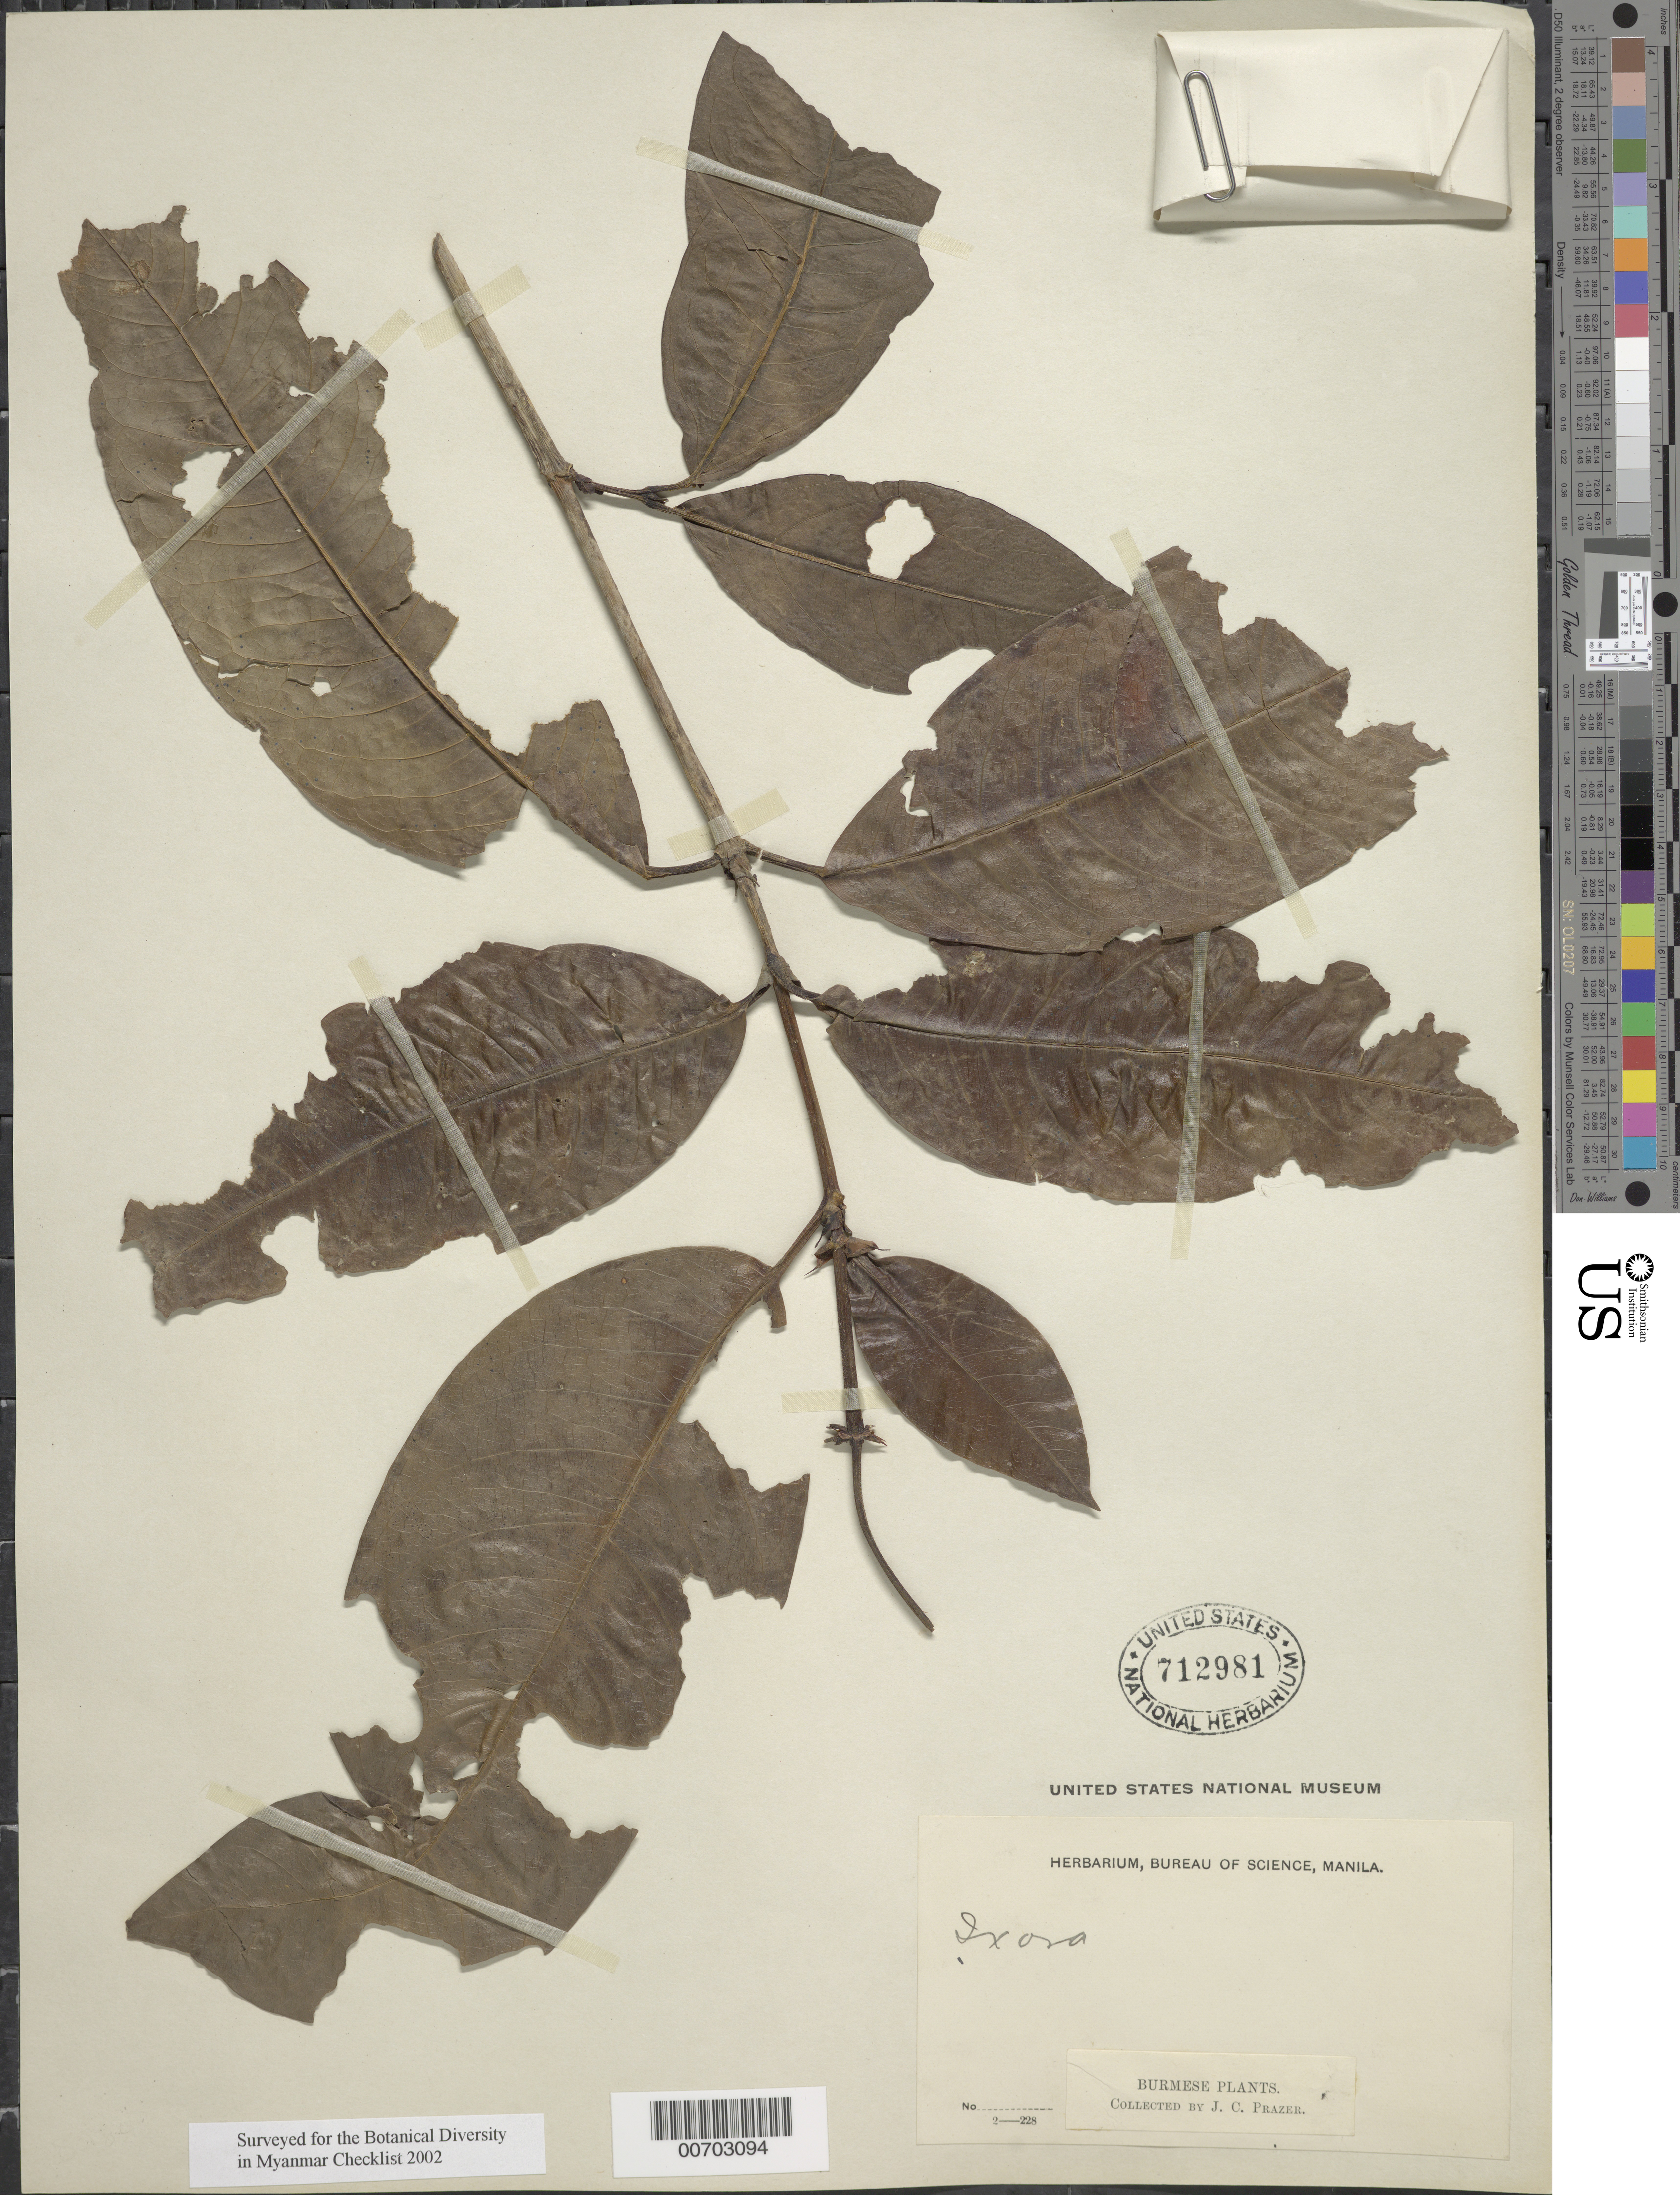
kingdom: Plantae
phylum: Tracheophyta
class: Magnoliopsida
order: Gentianales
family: Rubiaceae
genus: Ixora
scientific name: Ixora sp.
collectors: J. Prazer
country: Myanmar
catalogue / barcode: US 712981